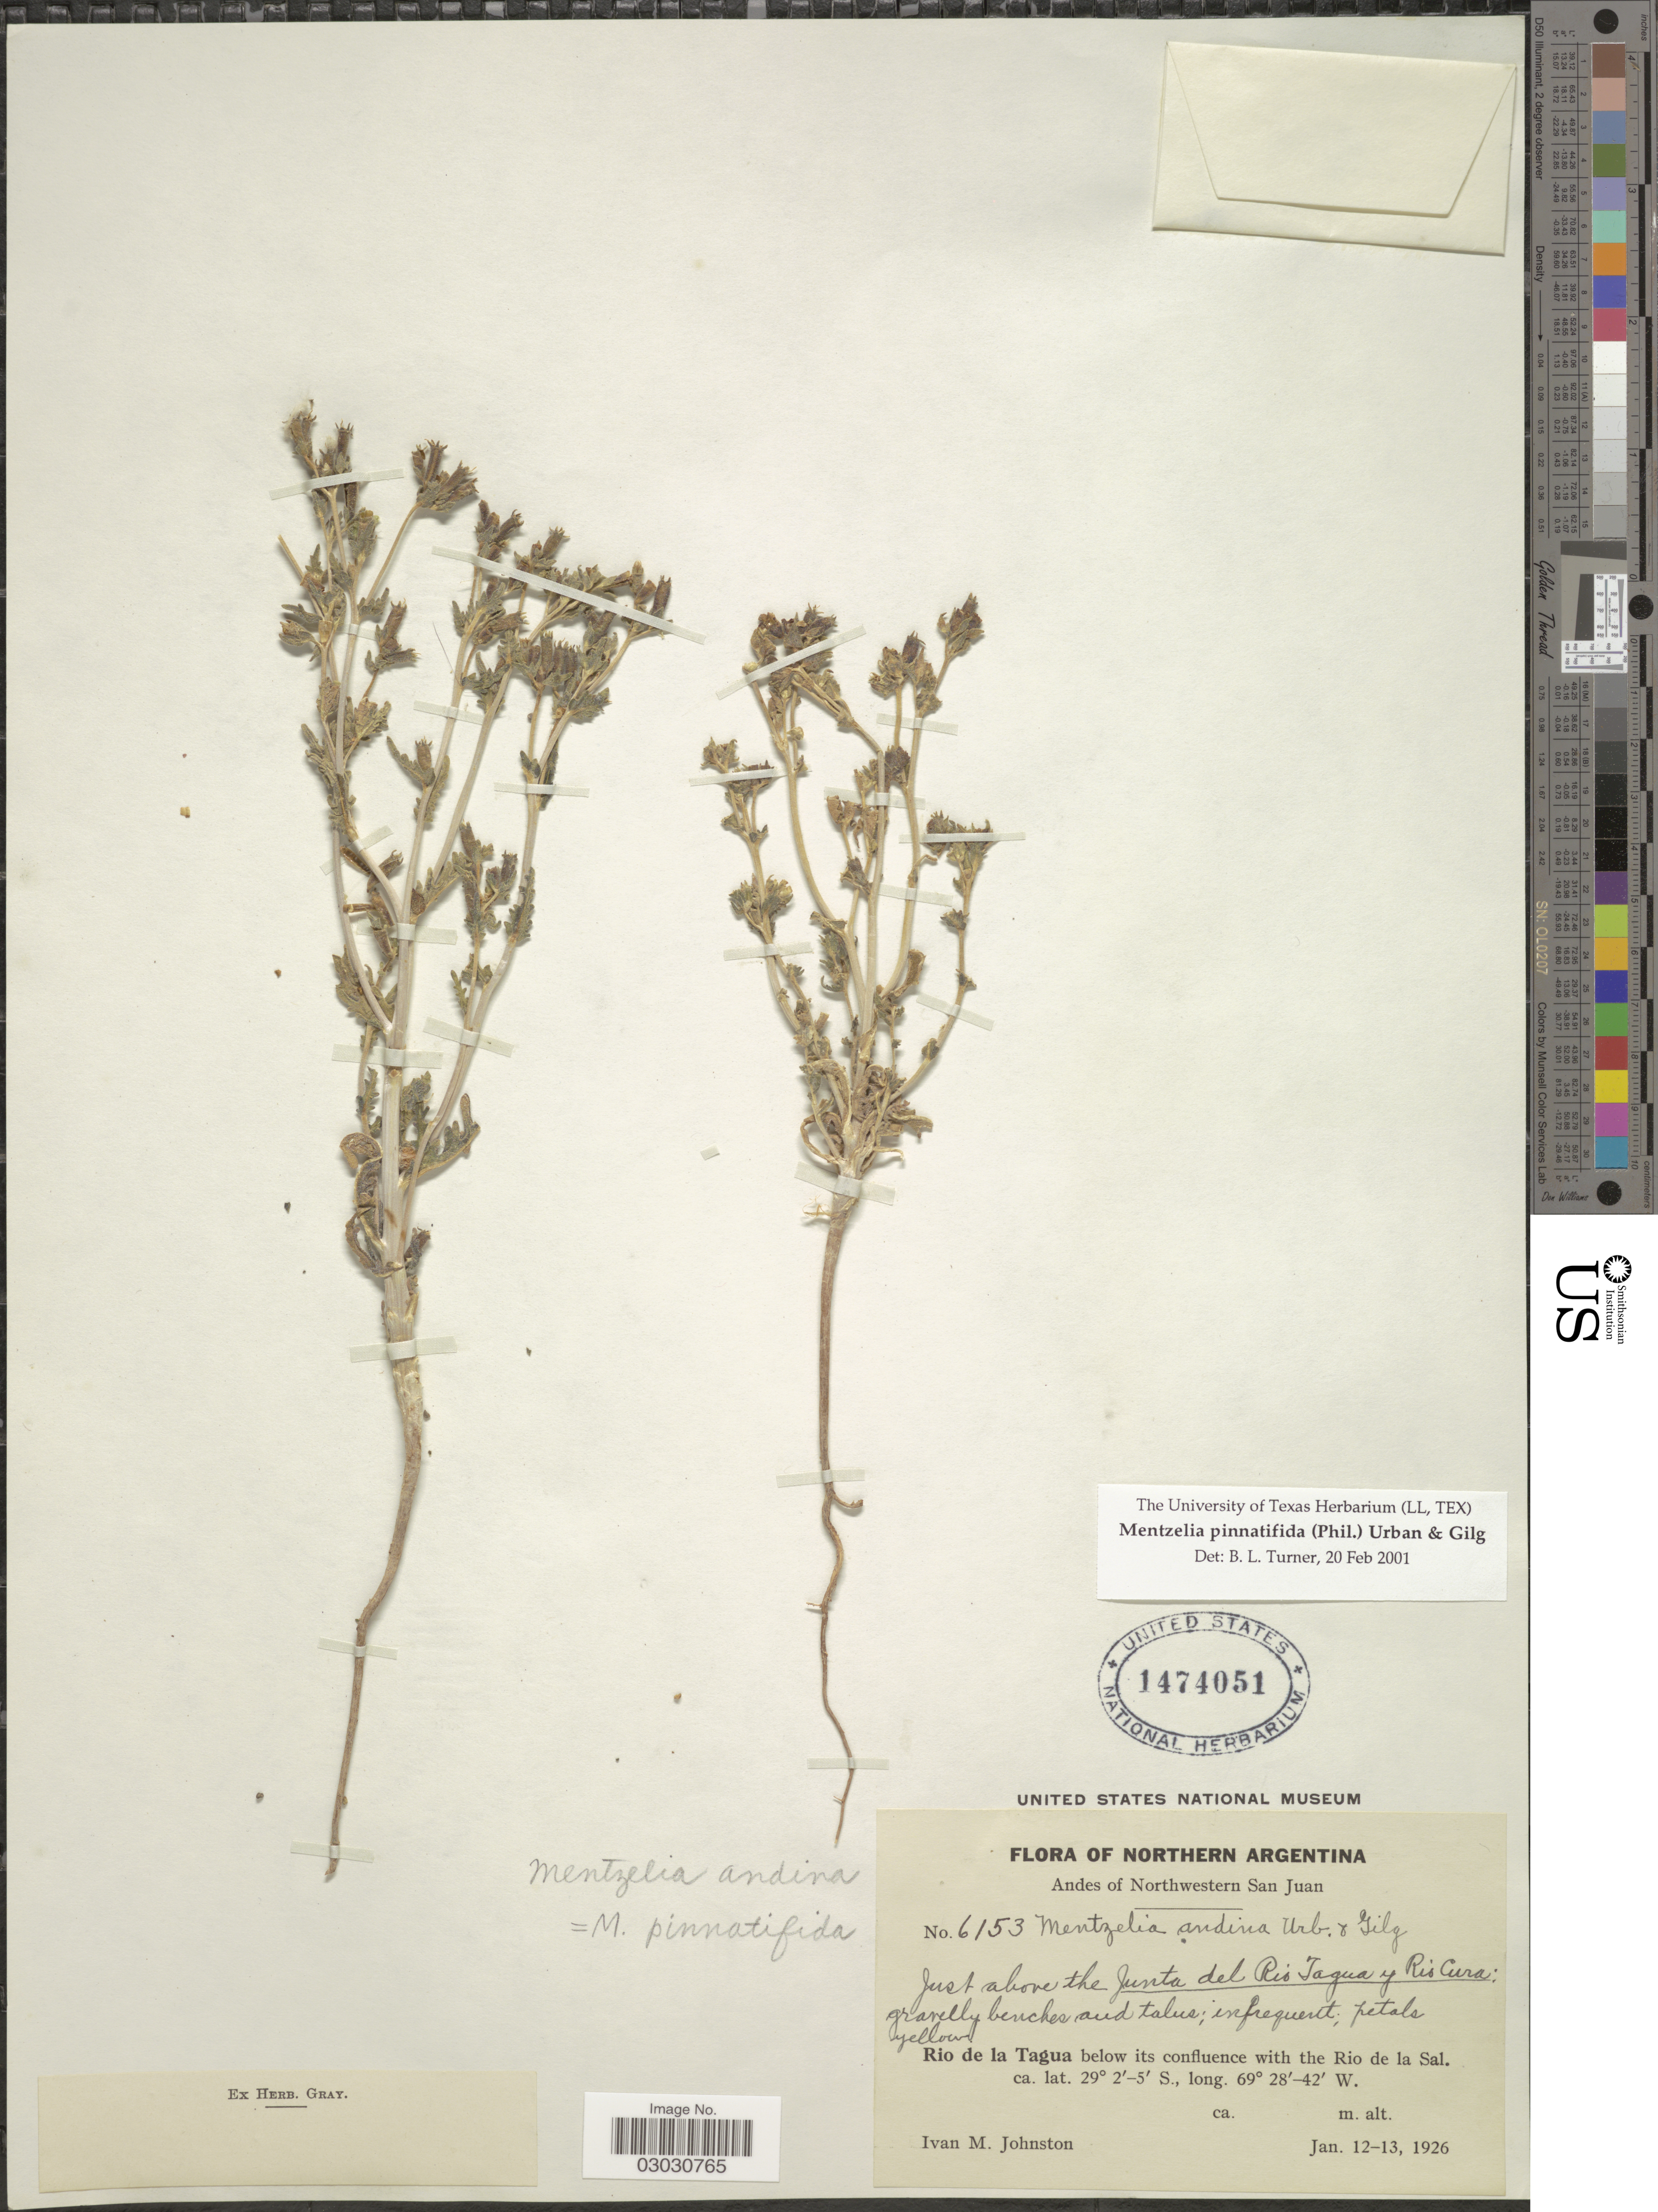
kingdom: Plantae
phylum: Tracheophyta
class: Magnoliopsida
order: Cornales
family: Loasaceae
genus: Mentzelia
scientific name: Mentzelia pinnatifida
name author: Urb. & Gilg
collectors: I.M. Johnston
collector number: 6153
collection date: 1926-01-12/1926-01-13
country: Argentina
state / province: San Juan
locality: Northern Argentina. Andes of Northwestern San Juan. Just above the Junta del Rio Tagua y Rio Cura. Rio de la Tagua below its confluence with the Rio de la Sal.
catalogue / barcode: US 1474051